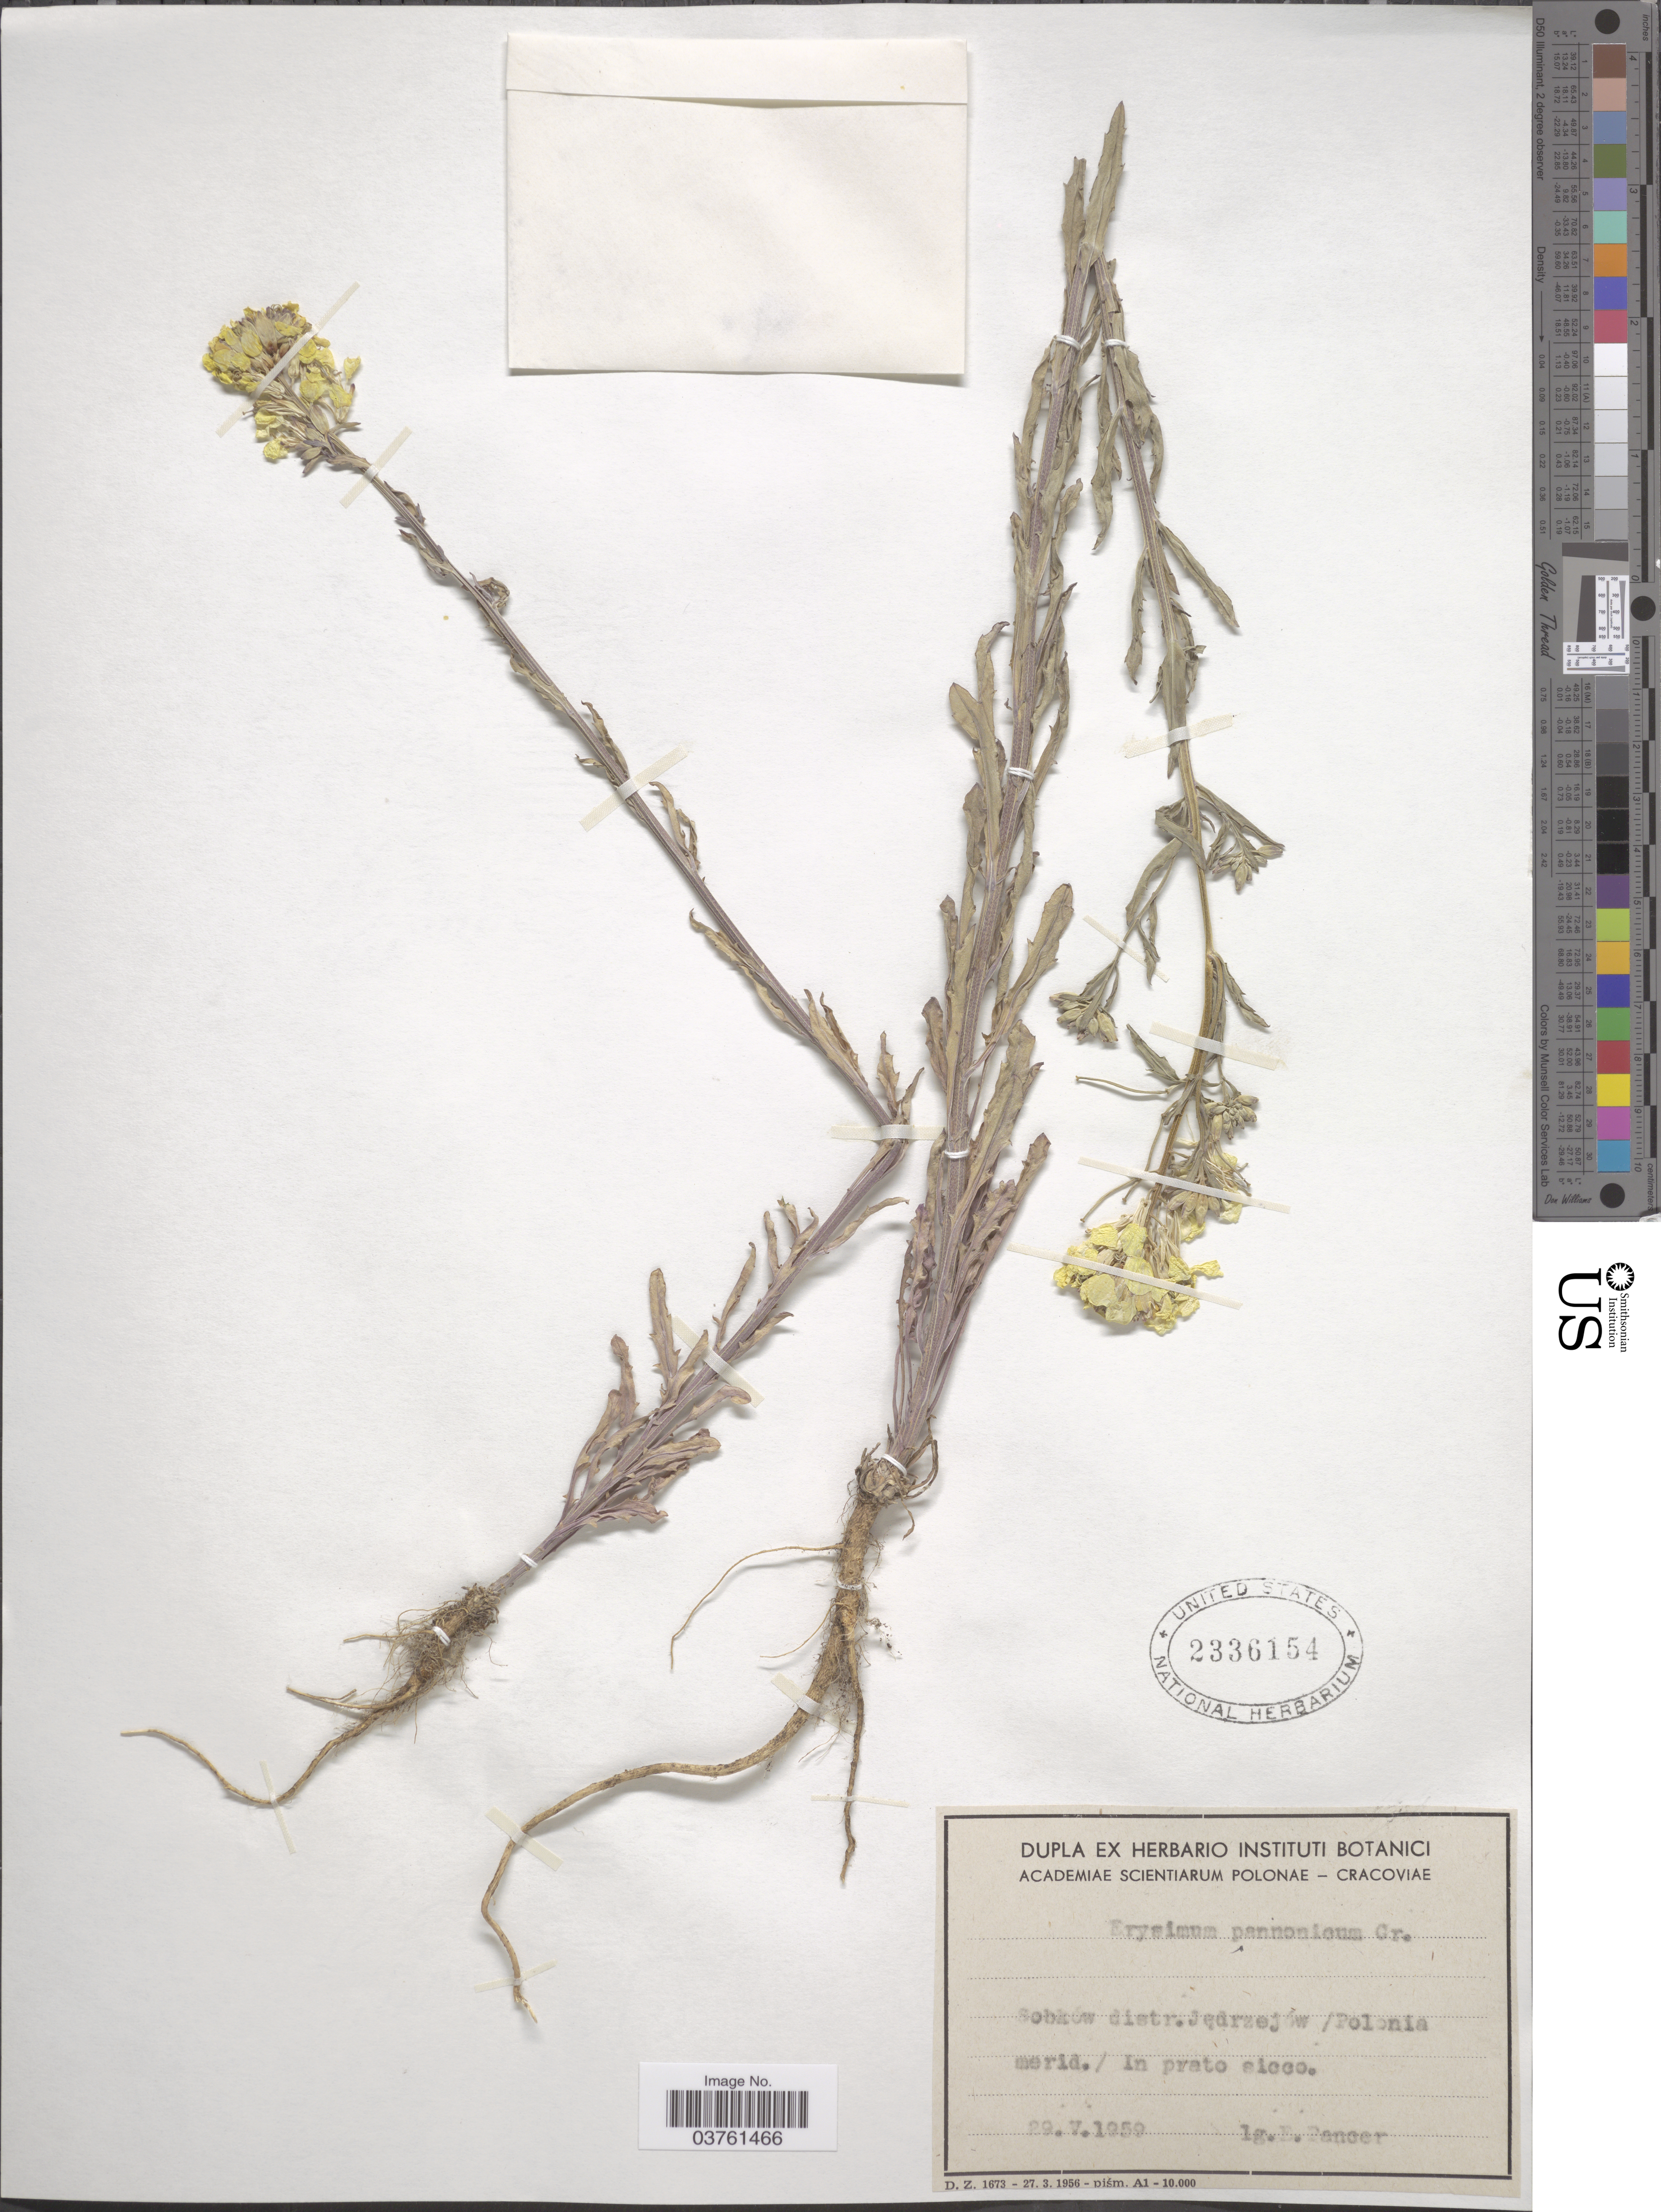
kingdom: Plantae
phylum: Tracheophyta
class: Magnoliopsida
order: Brassicales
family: Brassicaceae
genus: Erysimum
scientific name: Erysimum pannonicum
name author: Crantz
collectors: E. Pancer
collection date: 1959-05-29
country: Poland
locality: Sobkow distr. Jedrzejow/ Polonia. merid./ In prato sicco.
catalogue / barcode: US 2336154